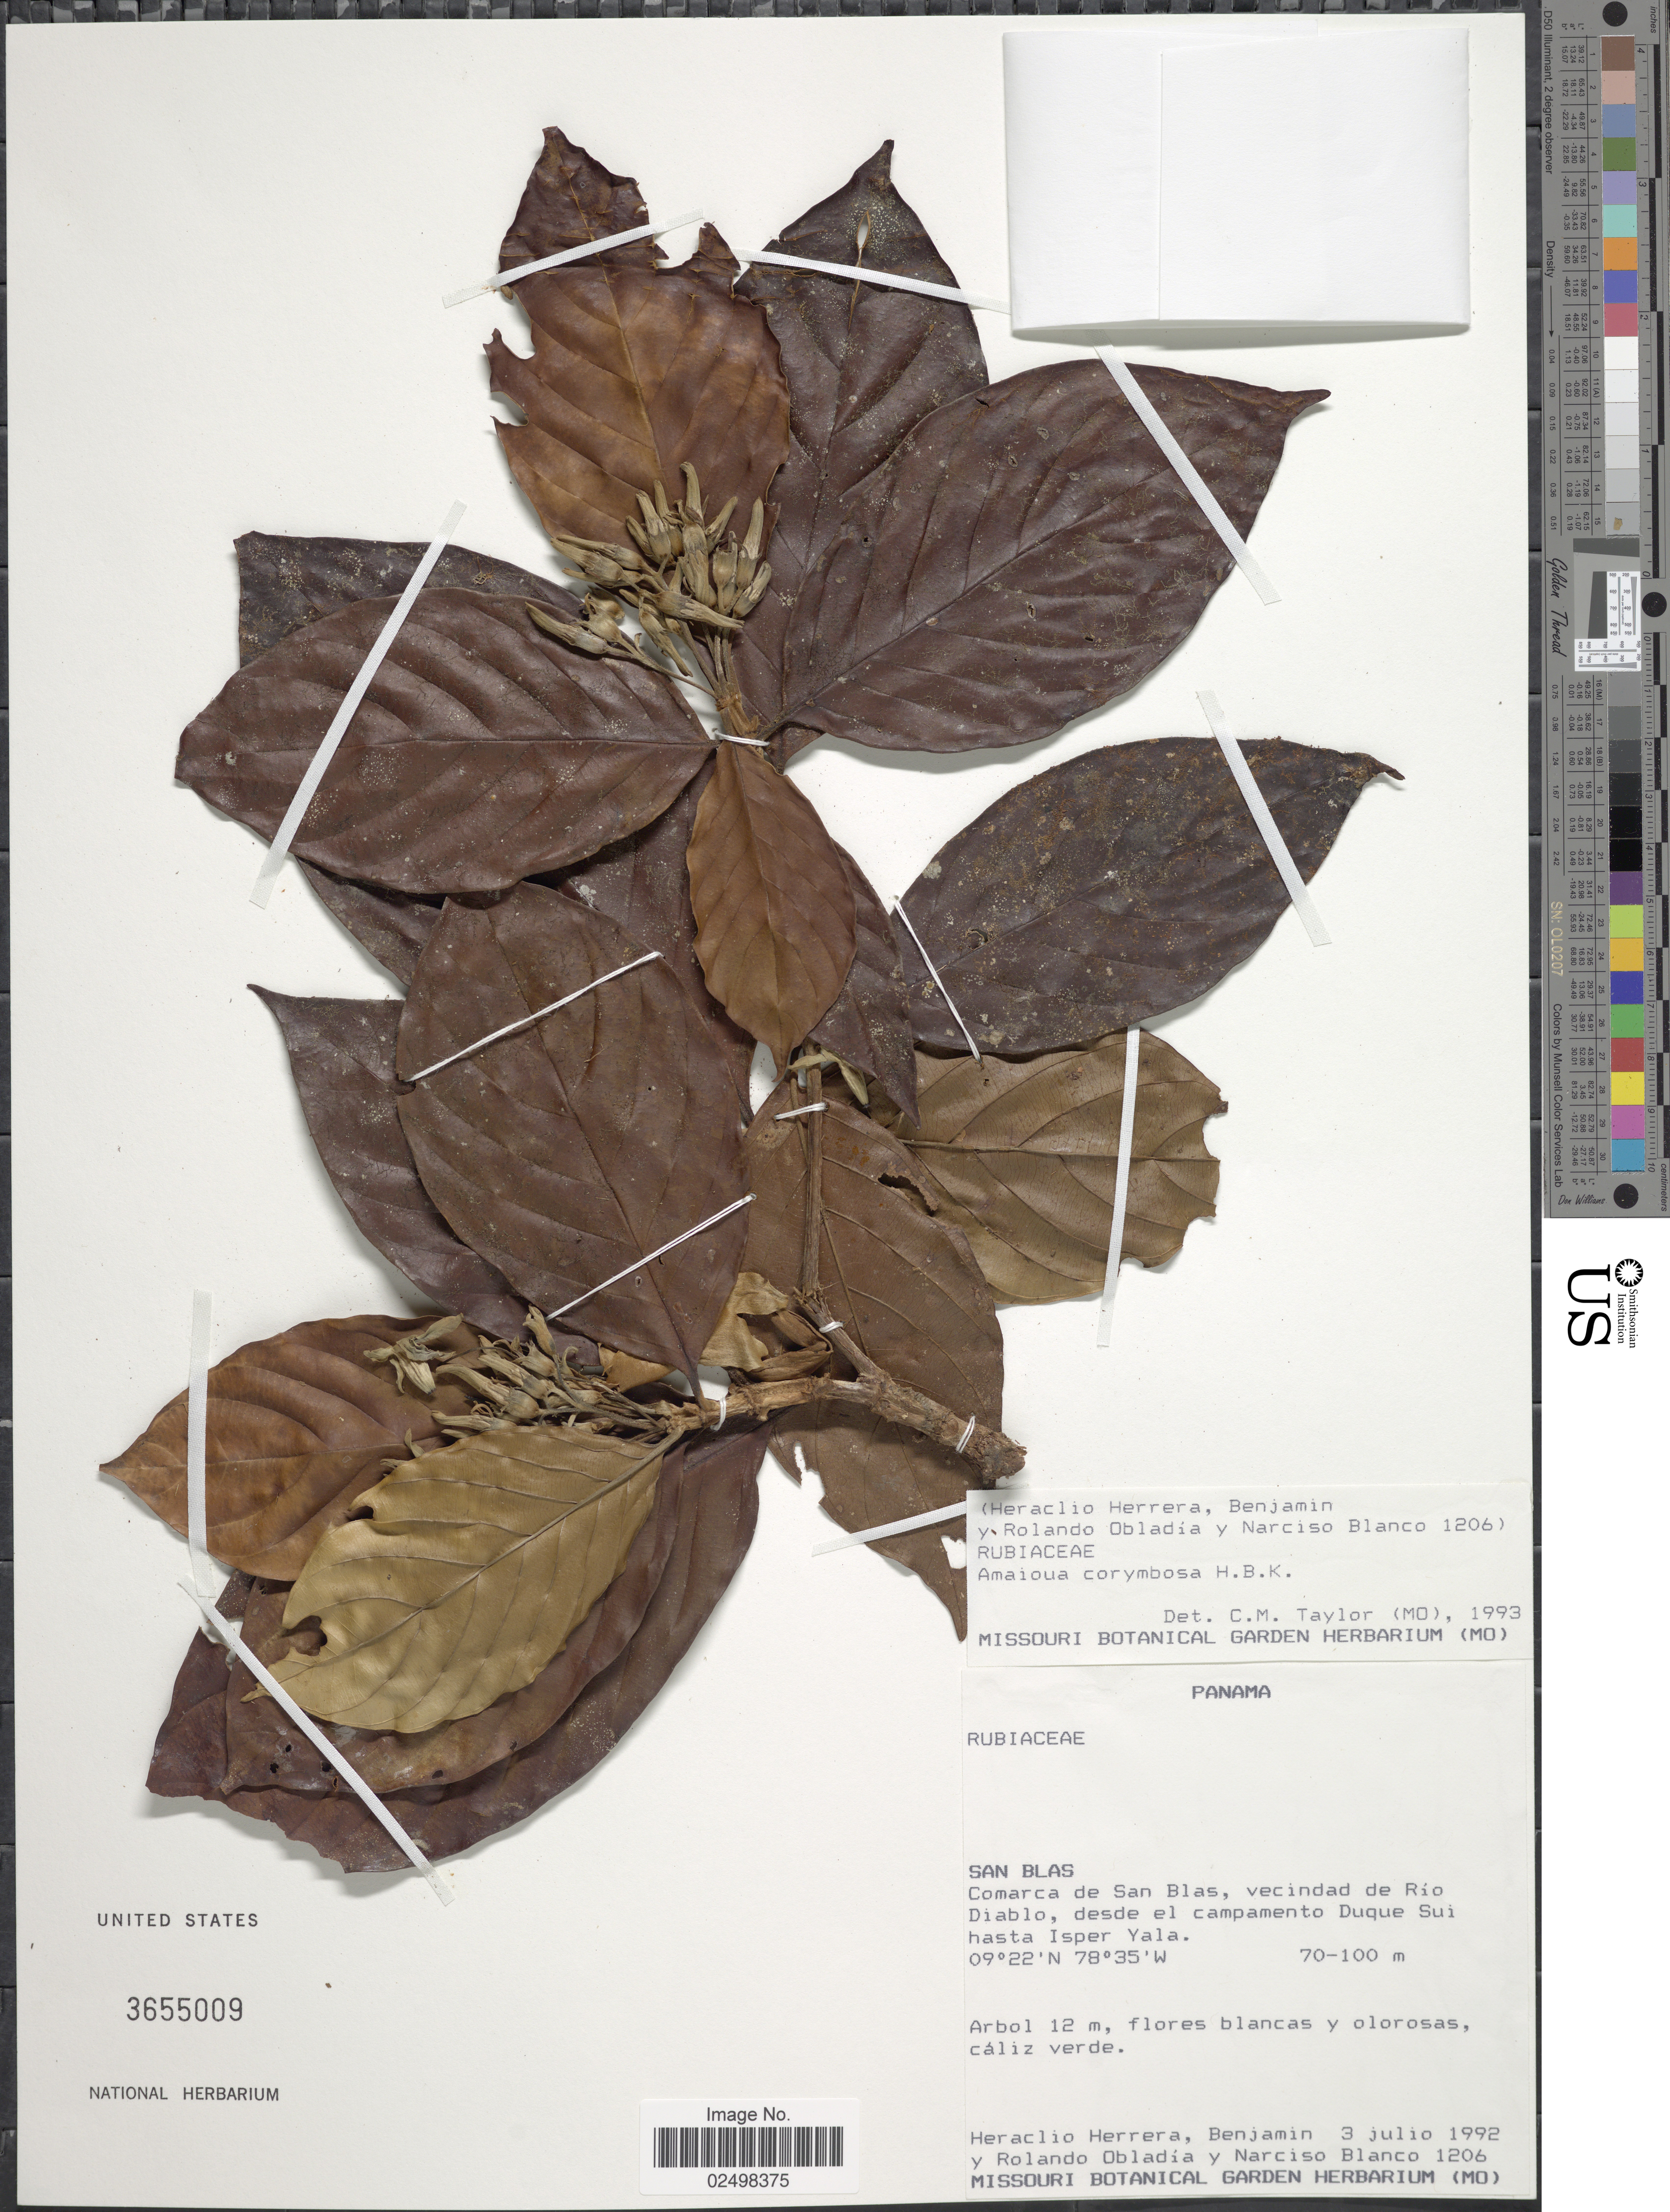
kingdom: Plantae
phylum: Tracheophyta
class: Magnoliopsida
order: Gentianales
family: Rubiaceae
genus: Amaioua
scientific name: Amaioua corymbosa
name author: Kunth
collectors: H. Herrera, B. Obladía, R. Obladía & N. Blanco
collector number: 1206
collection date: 1992-07-03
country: Panama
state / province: Kuna Yala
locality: San Blas. Comarca de San Blas, vecindad de Rio Diablo, desde el campamento Duque Sui hasta Isper Yala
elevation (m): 70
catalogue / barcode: US 3655009